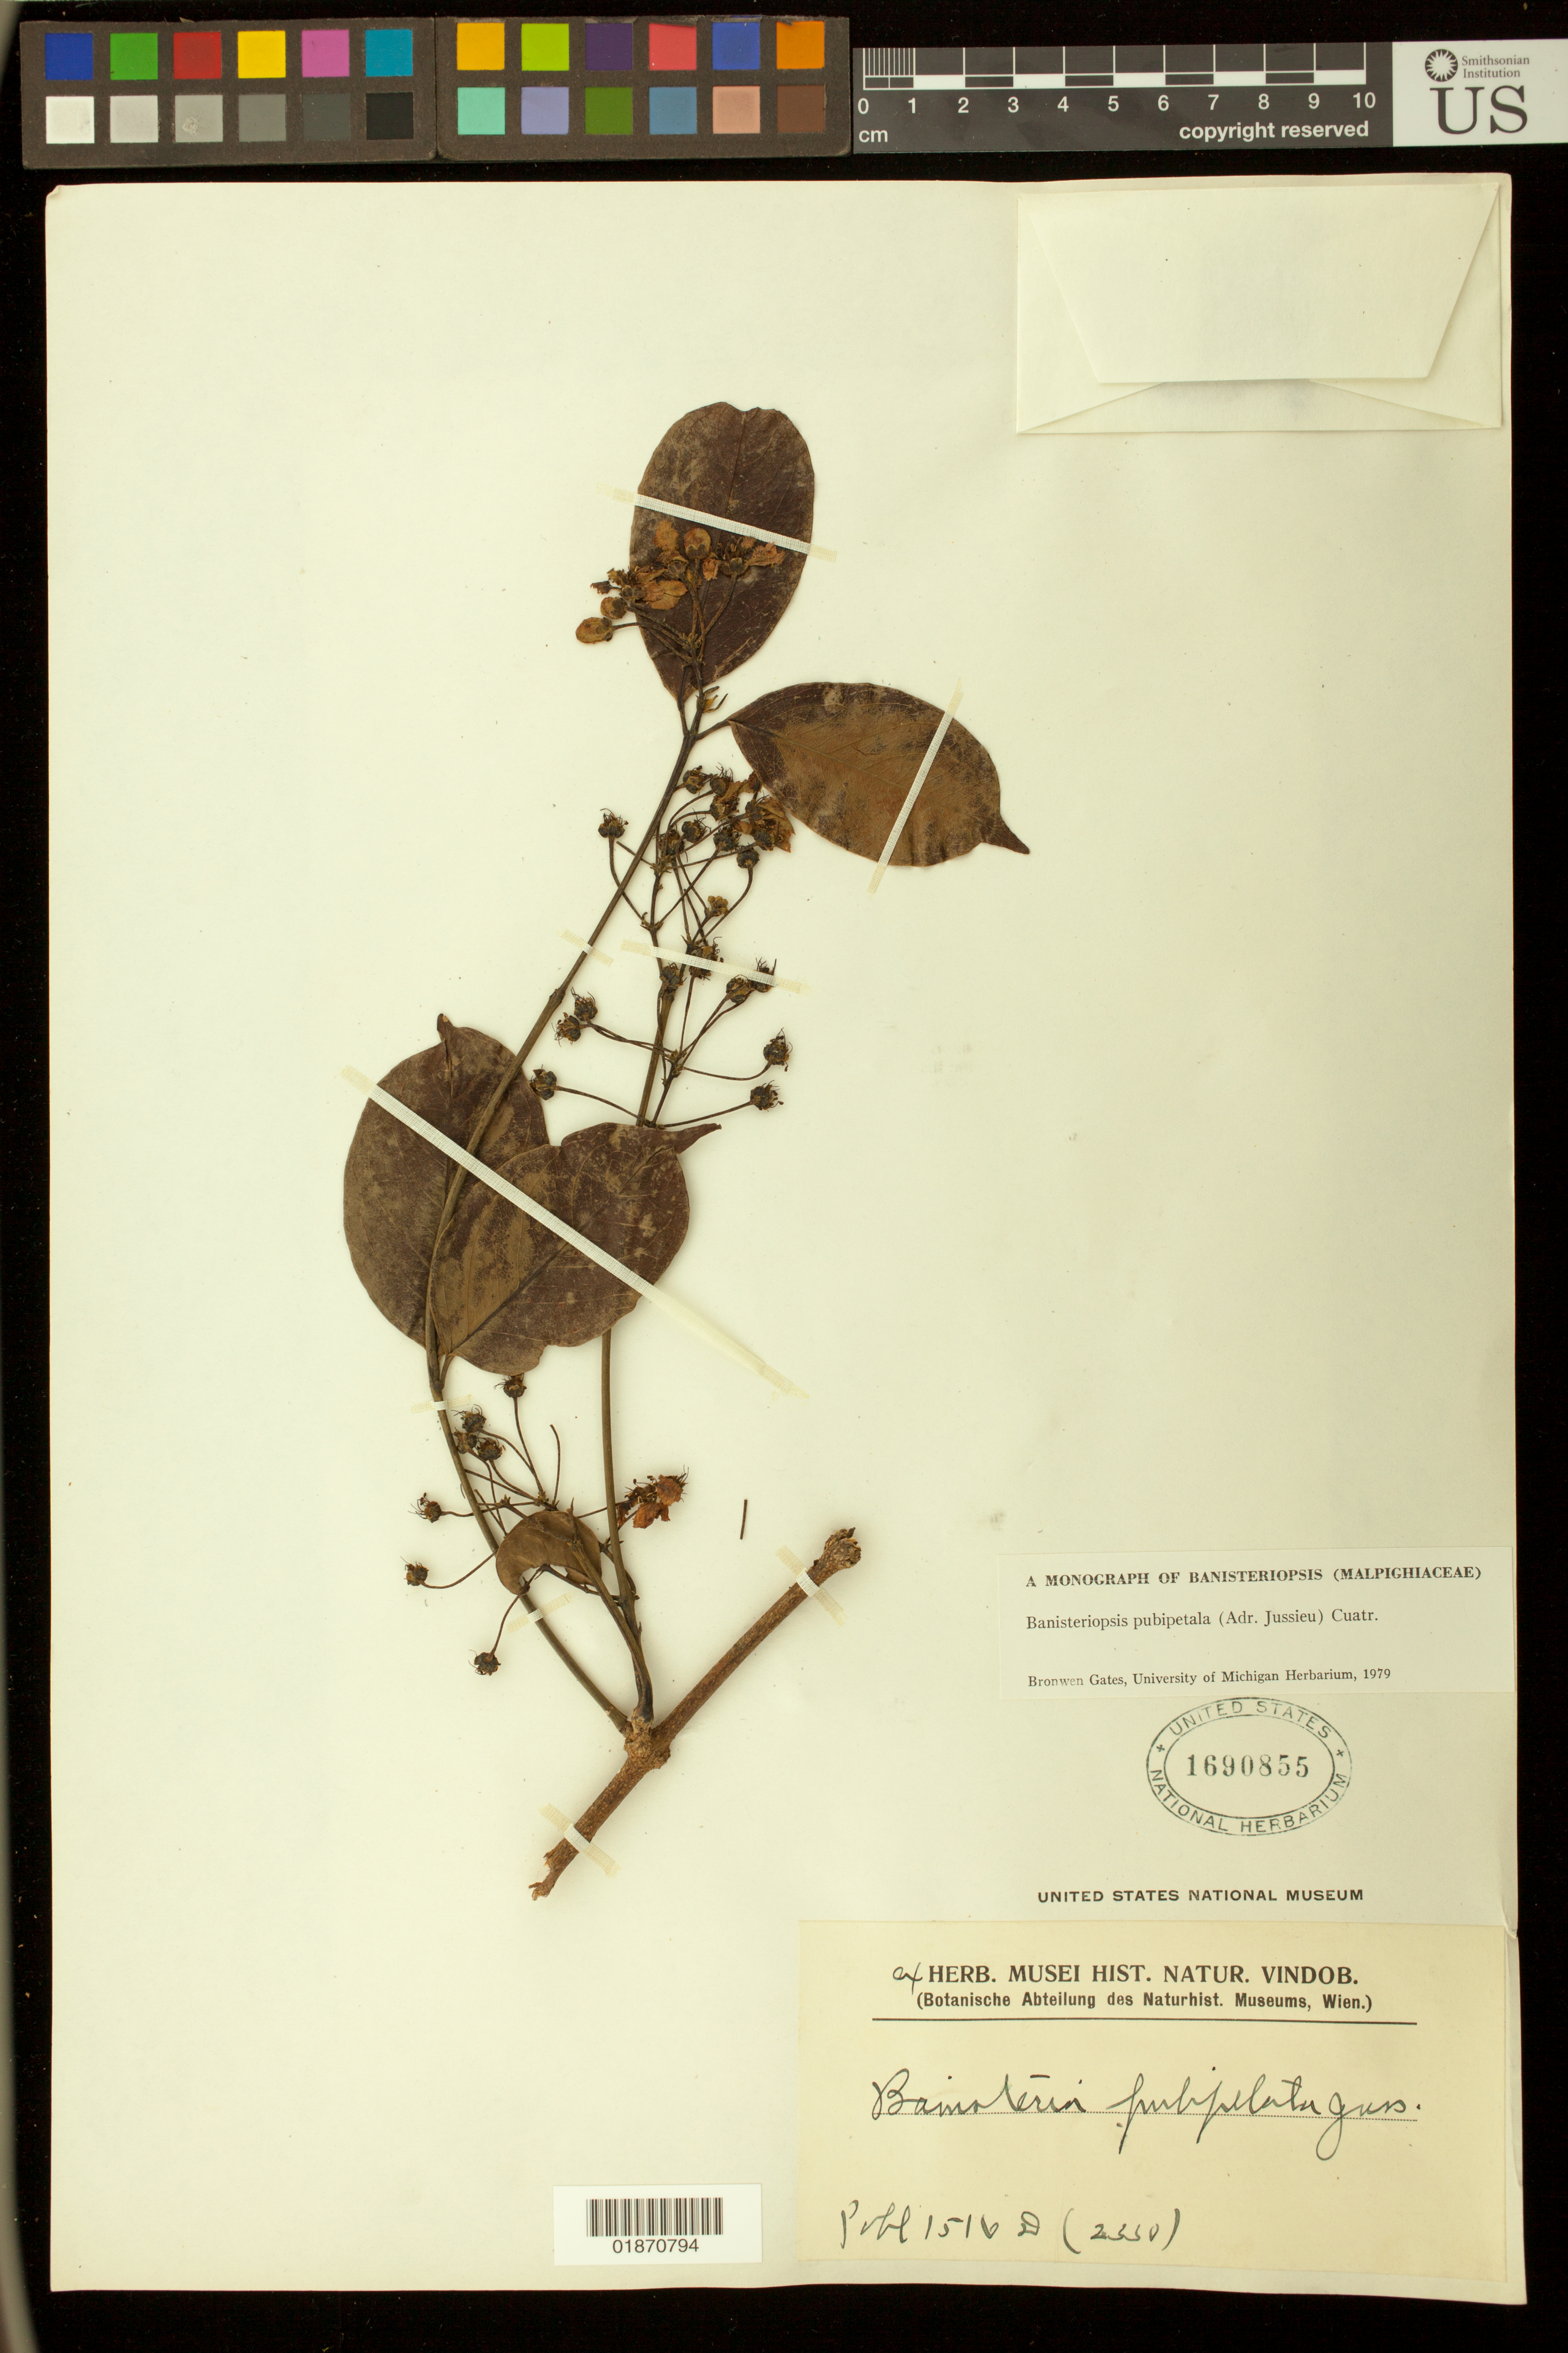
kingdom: Plantae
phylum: Tracheophyta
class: Magnoliopsida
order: Malpighiales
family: Malpighiaceae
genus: Banisteriopsis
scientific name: Banisteriopsis pubipetala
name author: (A. Juss.) Cuatrec.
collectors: -- Pohl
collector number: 1516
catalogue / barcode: US 1690855